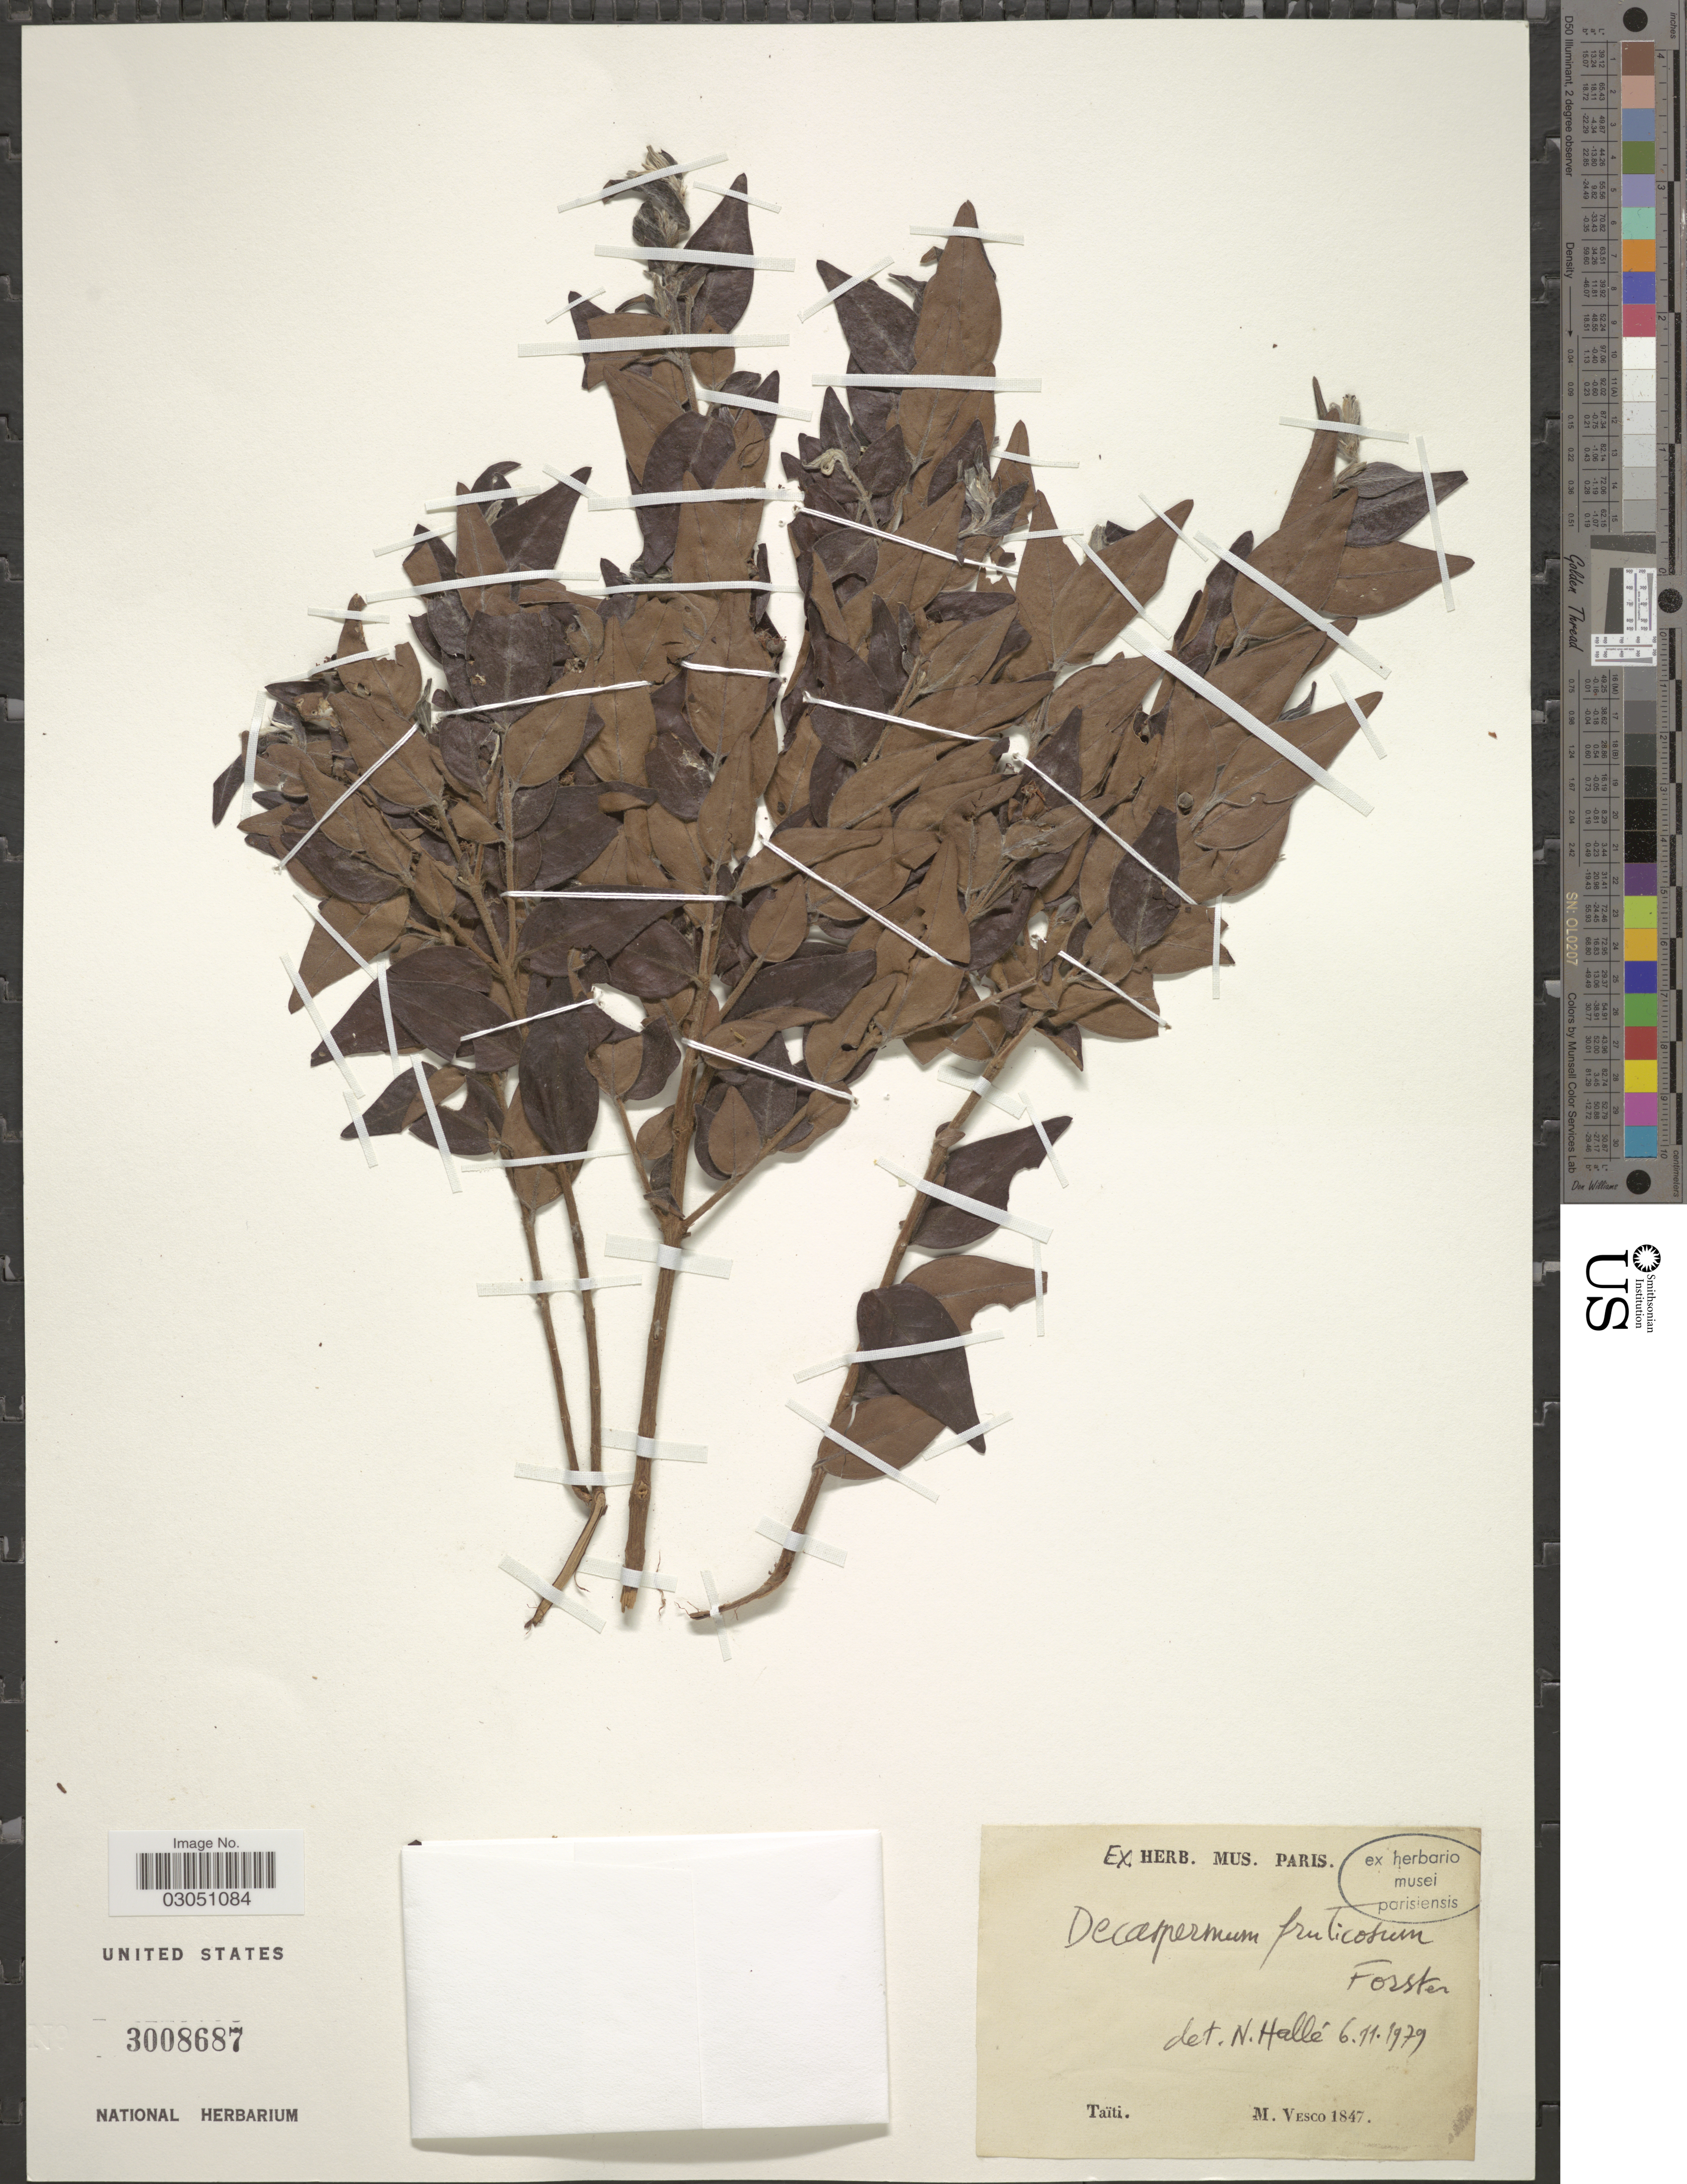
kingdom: Plantae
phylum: Tracheophyta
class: Magnoliopsida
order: Myrtales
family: Myrtaceae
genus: Decaspermum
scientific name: Decaspermum fruticosum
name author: J.R. Forst. & G. Forst.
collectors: M. Vesco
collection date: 1847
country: French Polynesia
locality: Taïti.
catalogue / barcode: US 3008687